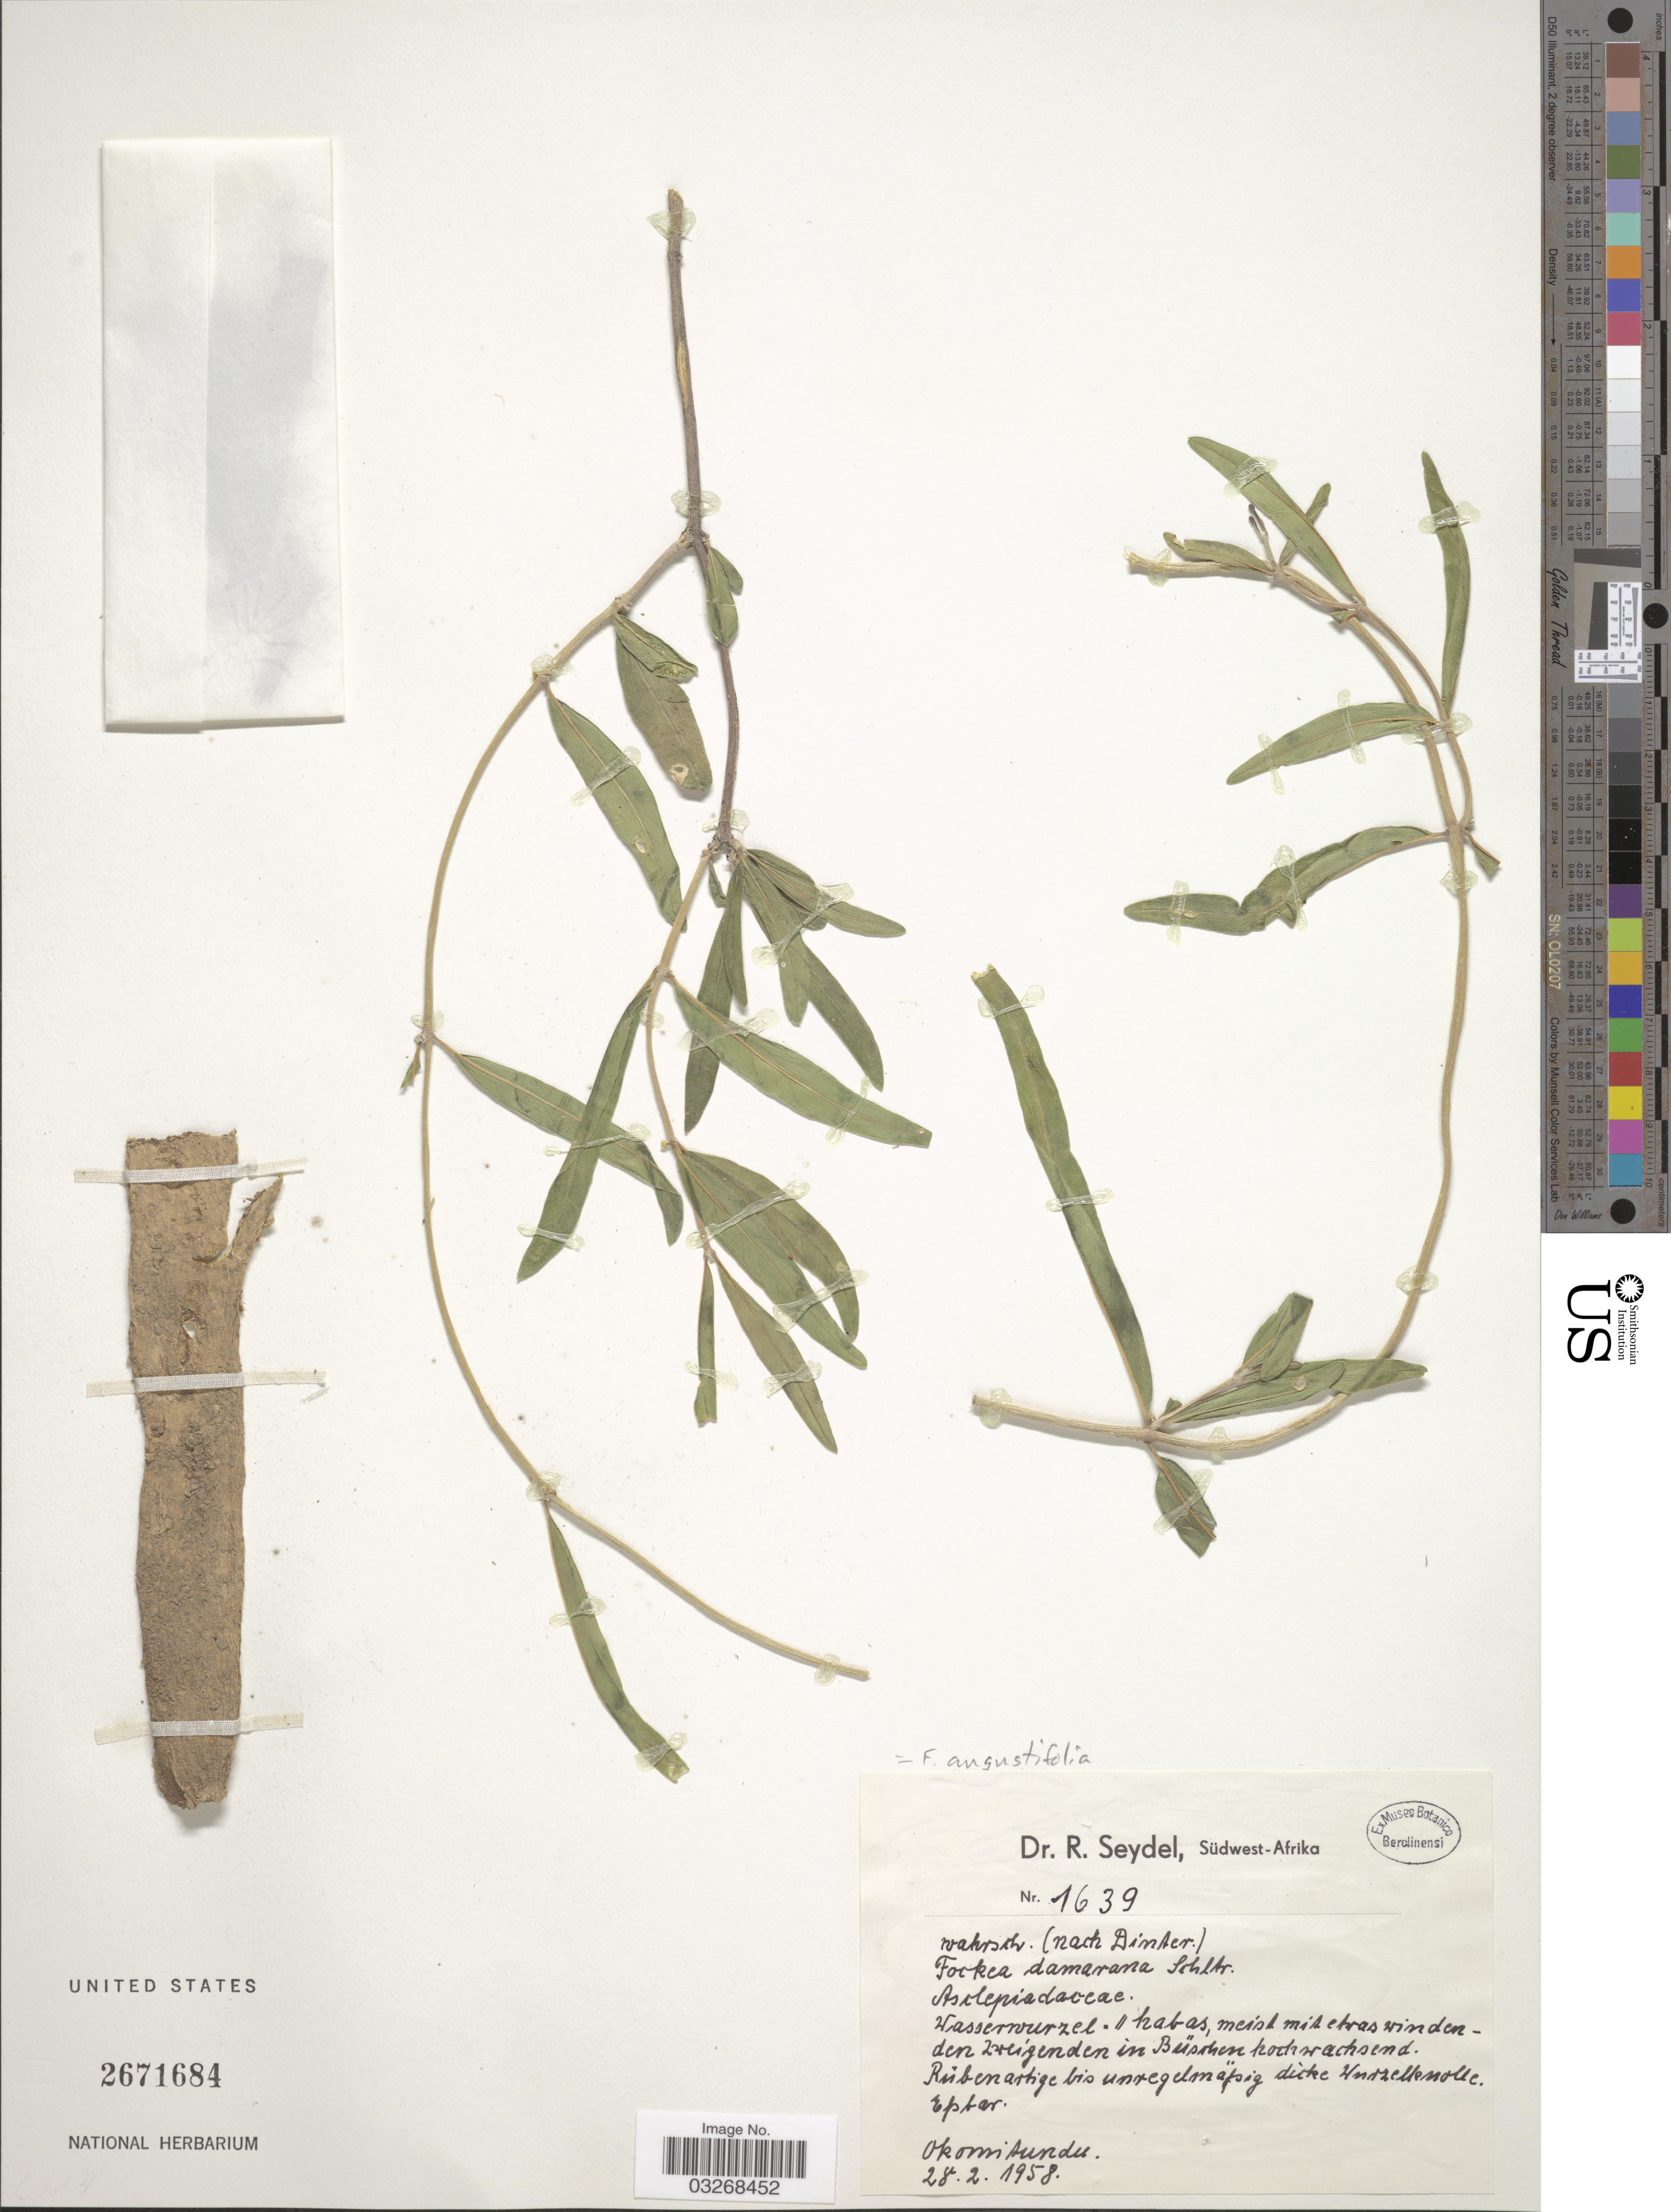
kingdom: Plantae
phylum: Tracheophyta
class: Magnoliopsida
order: Gentianales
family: Apocynaceae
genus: Fockea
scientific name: Fockea angustifolia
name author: K. Schum.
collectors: R. Seydel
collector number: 1639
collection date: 1958-02-28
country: Namibia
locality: Südwest-Afrika. Okomi Aundes.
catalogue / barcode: US 2671684